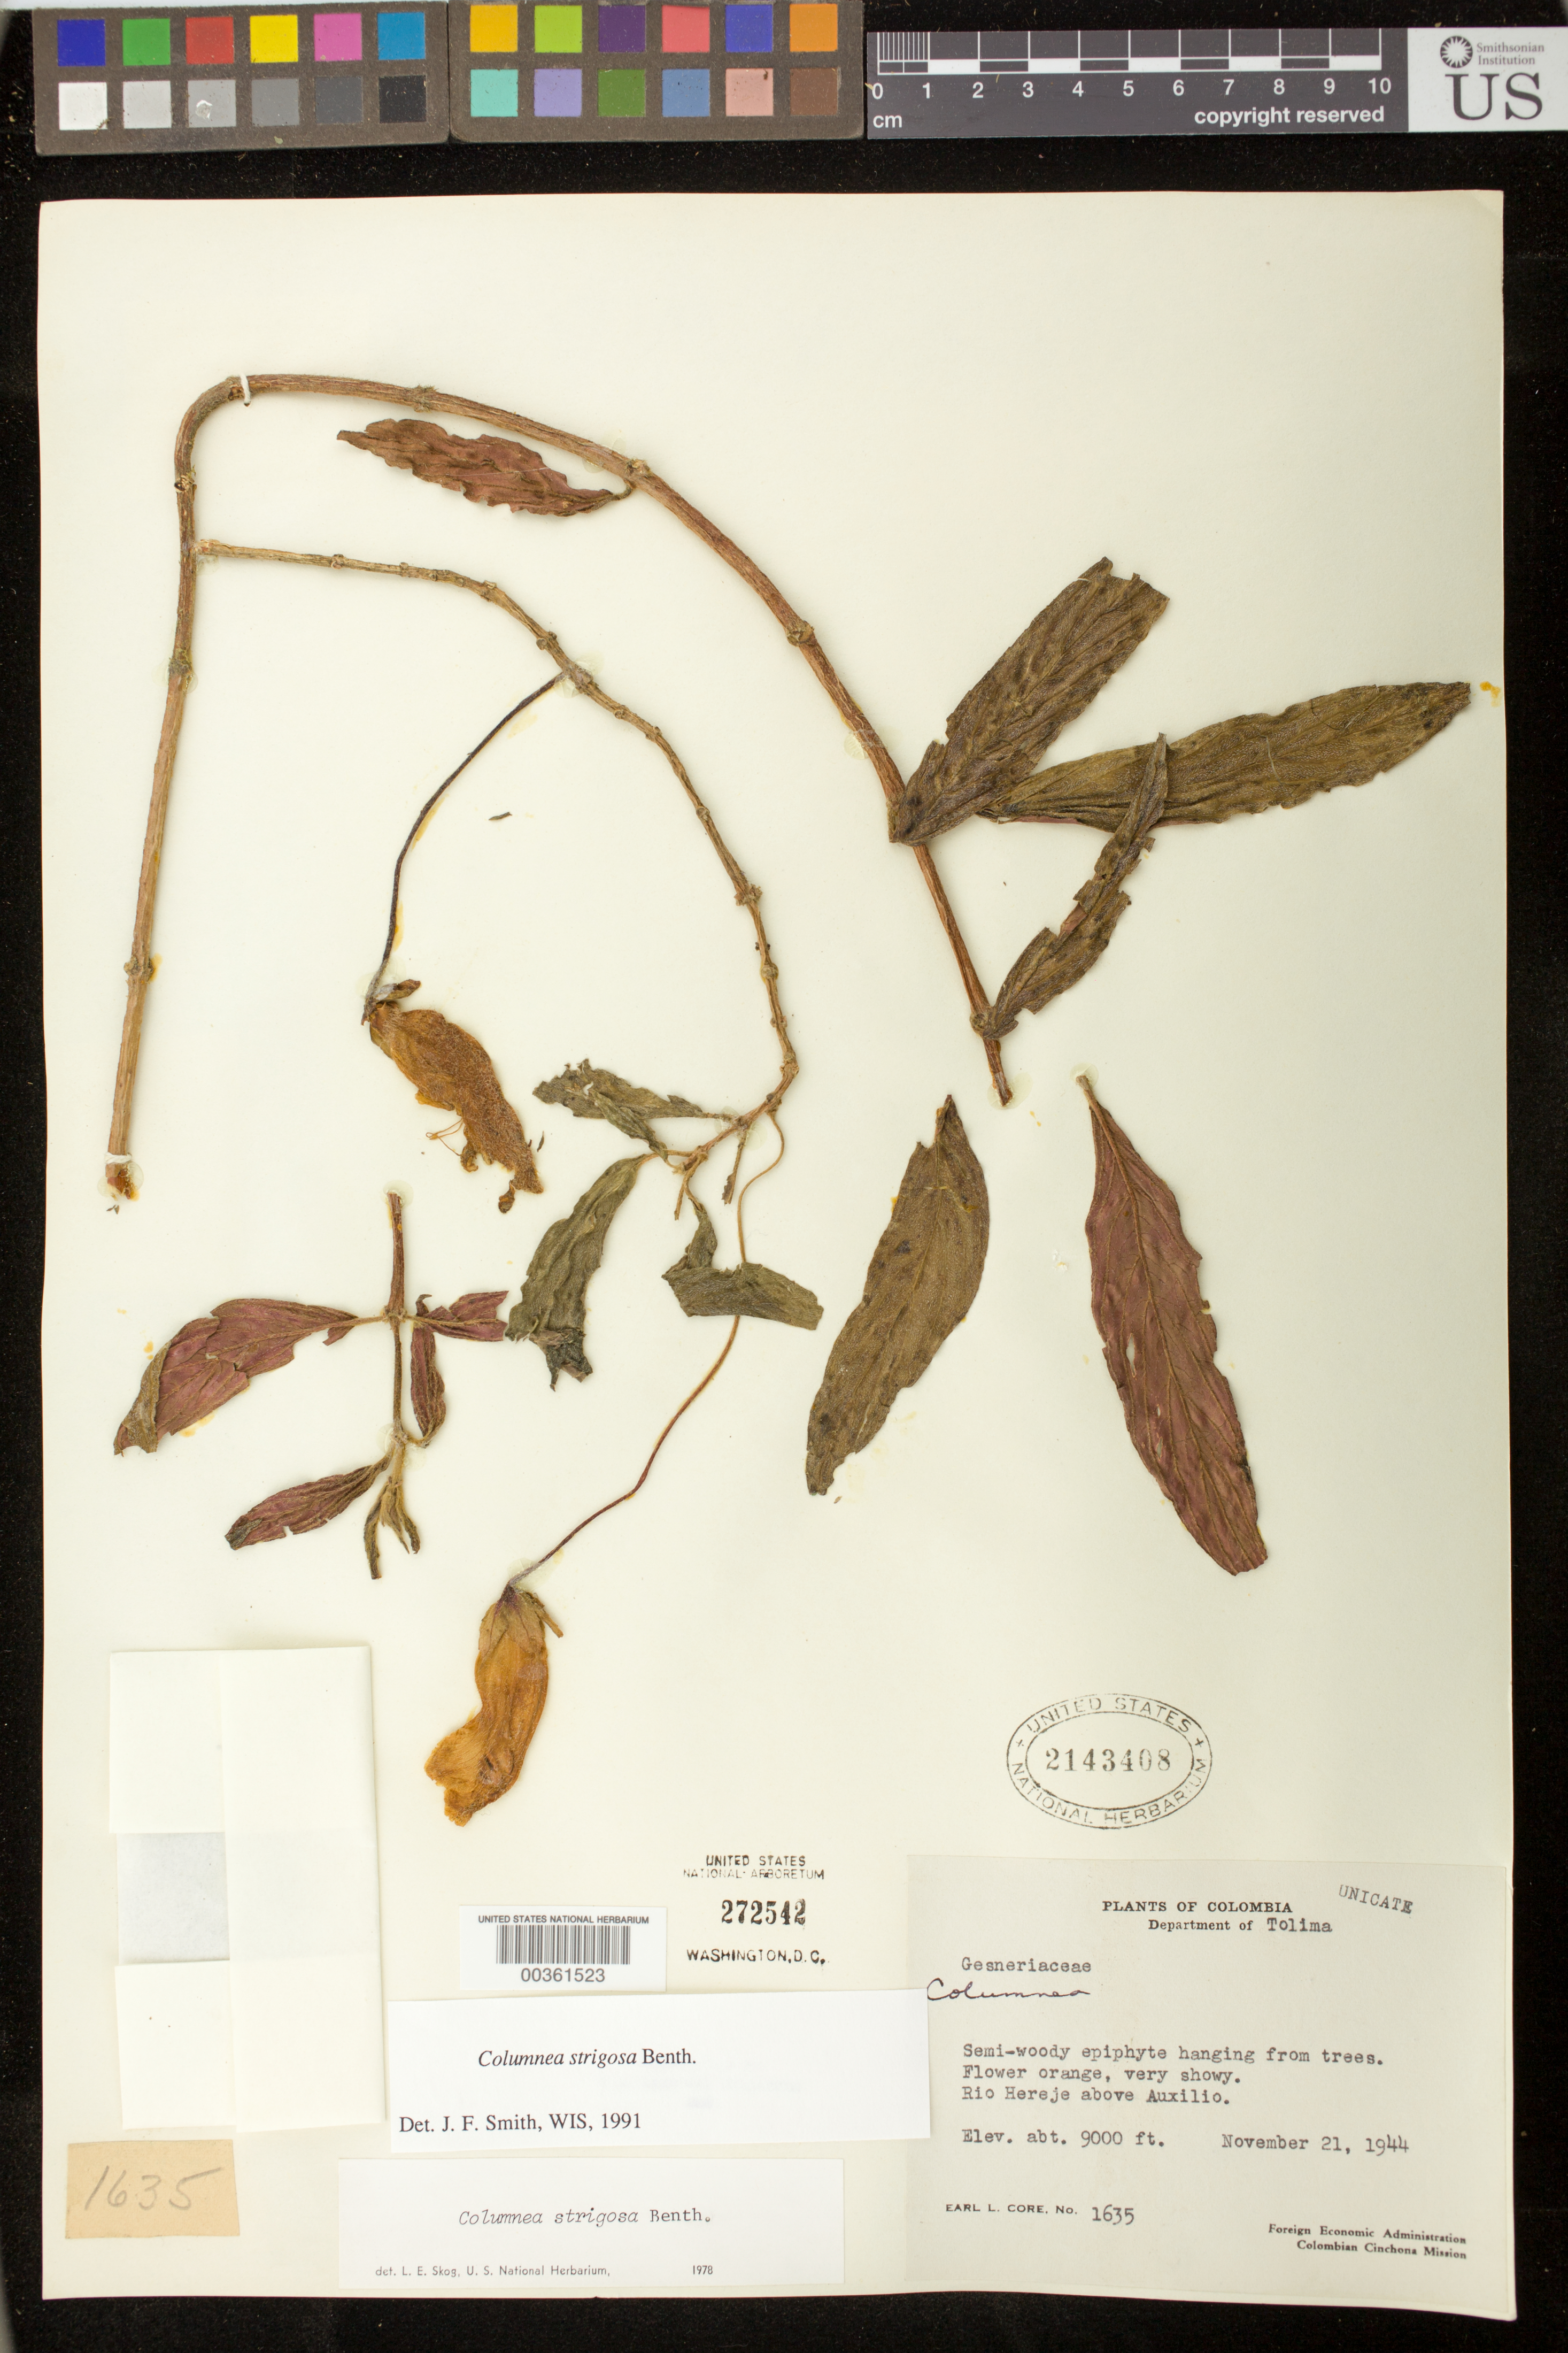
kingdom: Plantae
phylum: Tracheophyta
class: Magnoliopsida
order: Lamiales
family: Gesneriaceae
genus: Columnea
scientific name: Columnea strigosa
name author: Benth.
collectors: E. L. Core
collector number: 1635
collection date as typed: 21 Nov 1944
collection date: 1944-11-21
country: Colombia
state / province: Tolima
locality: Rio Hereje above Auxilio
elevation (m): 2743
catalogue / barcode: US 2143408